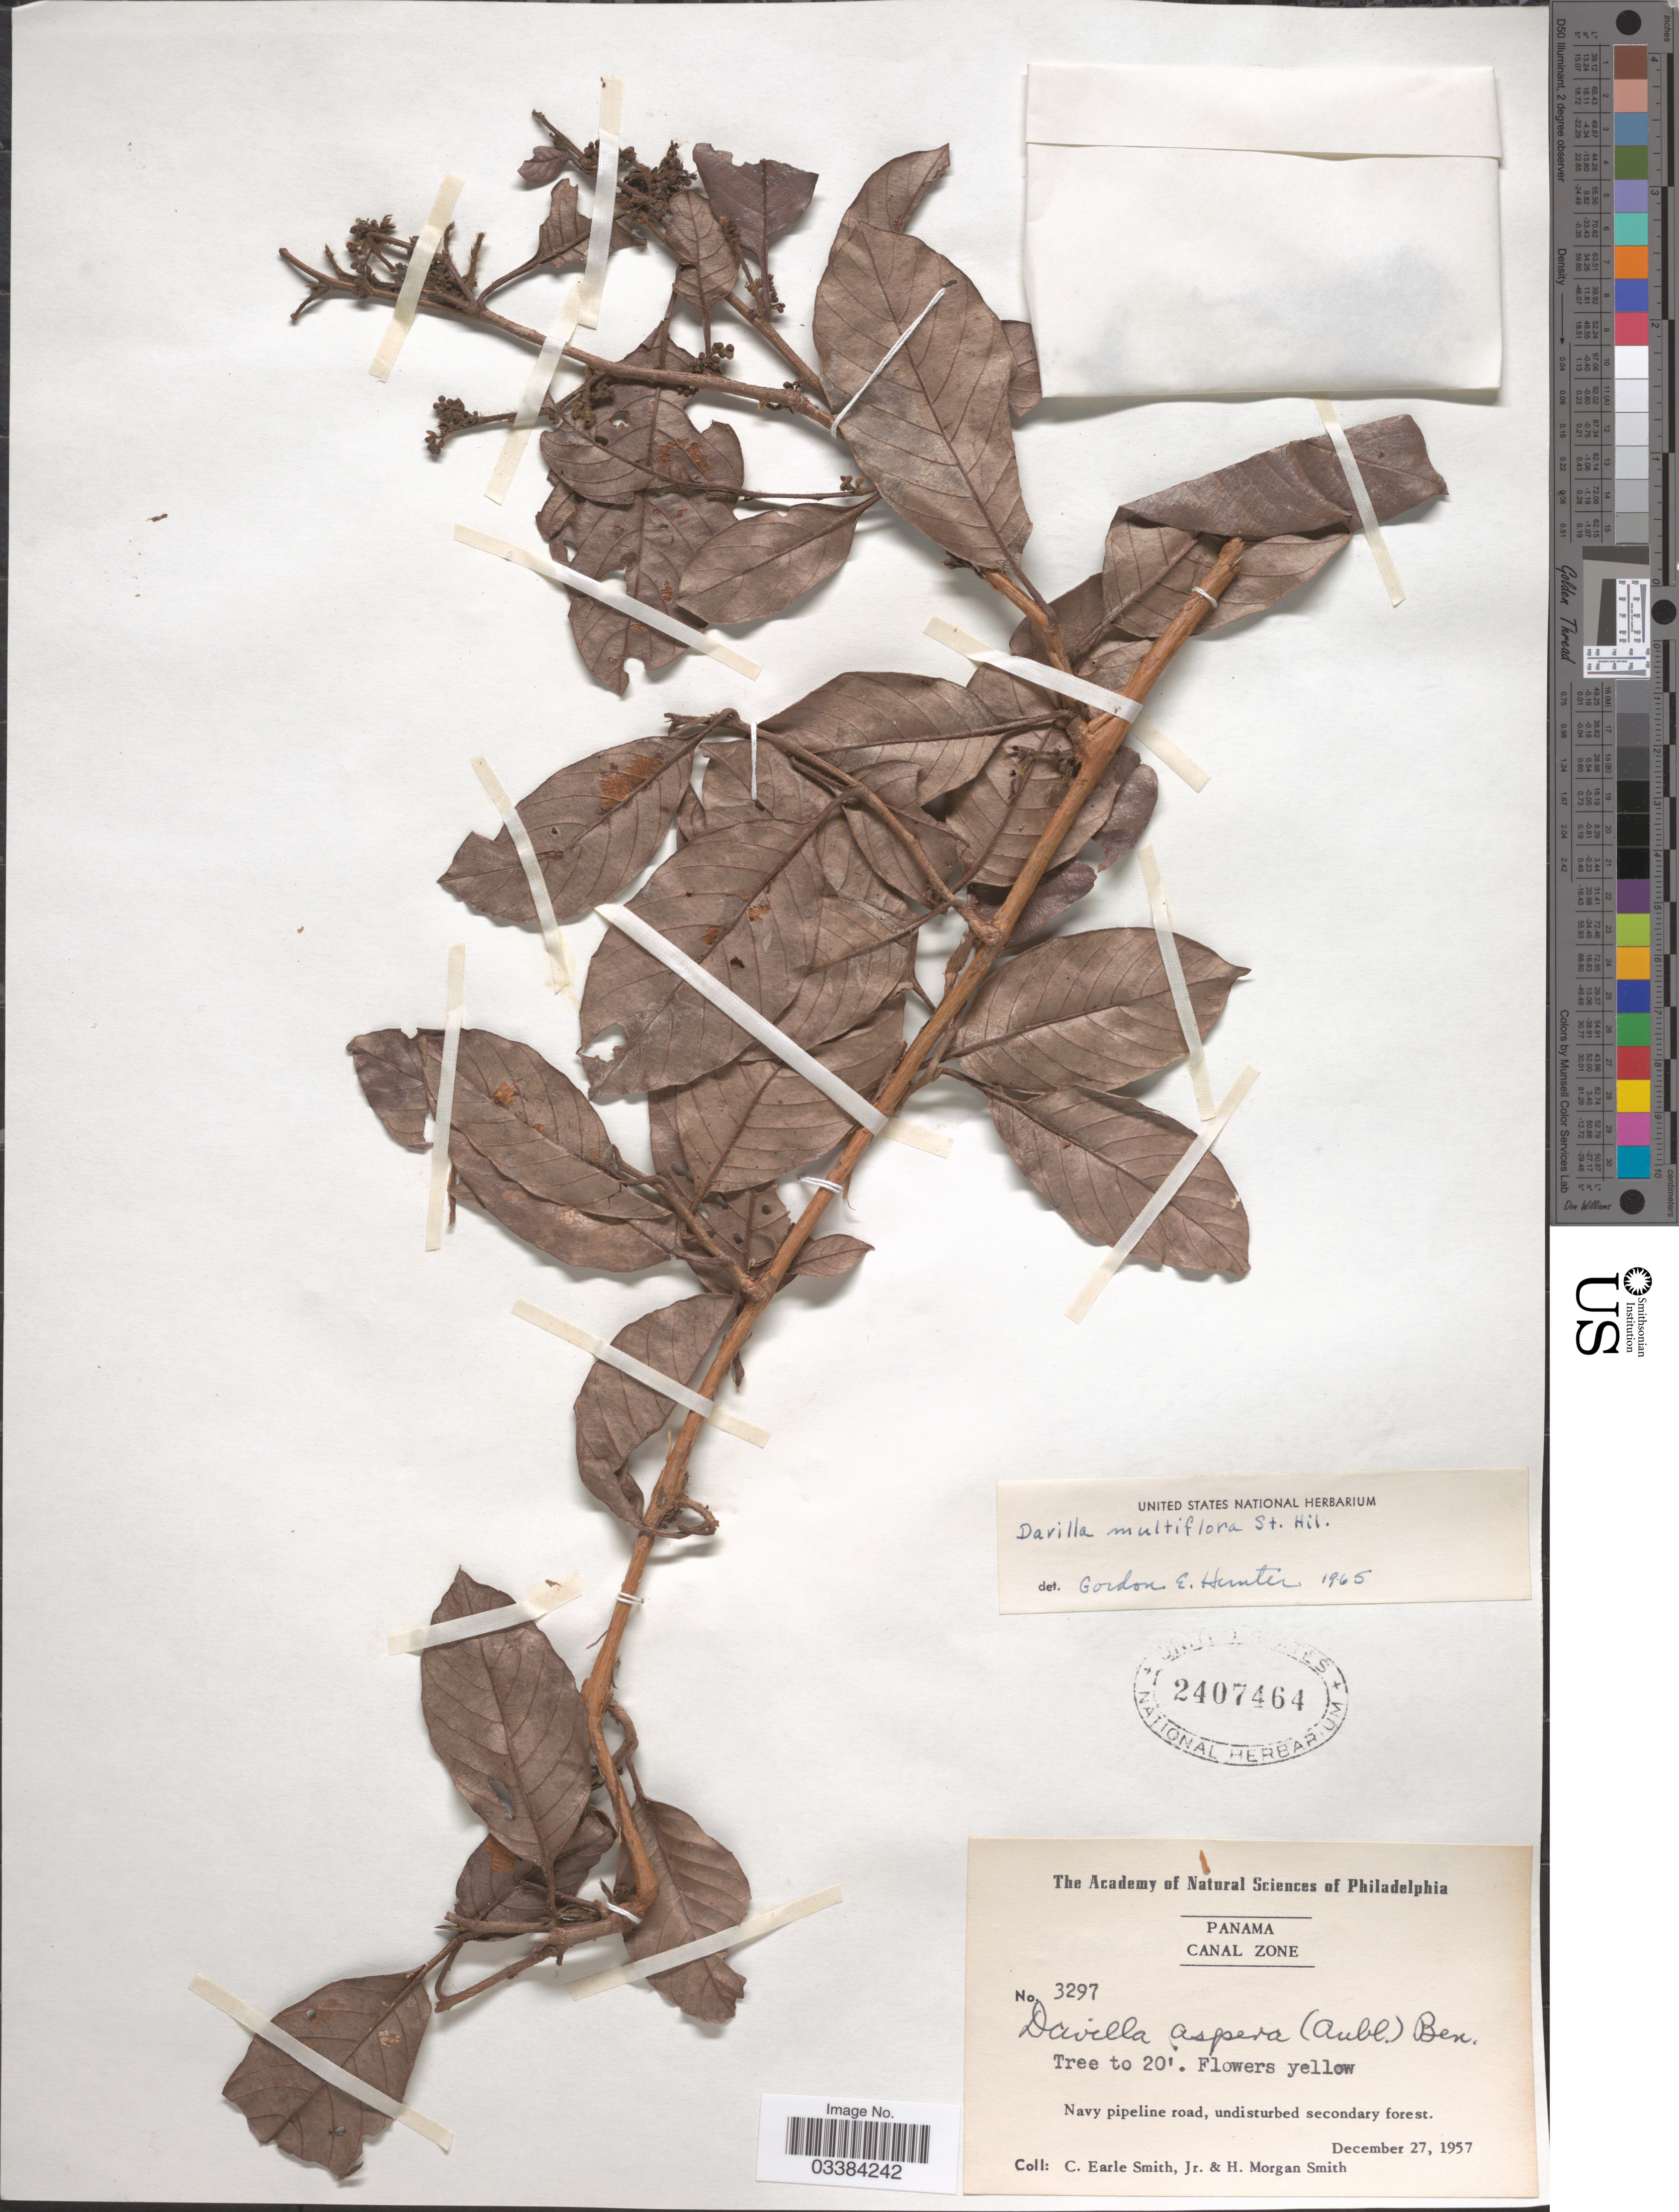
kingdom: Plantae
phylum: Tracheophyta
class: Magnoliopsida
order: Dilleniales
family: Dilleniaceae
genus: Davilla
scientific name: Davilla multiflora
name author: (DC.) A. St.-Hil.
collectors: C. E. Smith Jr. & H. M. Smith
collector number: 3297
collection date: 1957-12-27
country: Panama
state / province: Colón / Panamá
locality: Canal Zone. Navy pipeline road.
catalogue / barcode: US 2407464